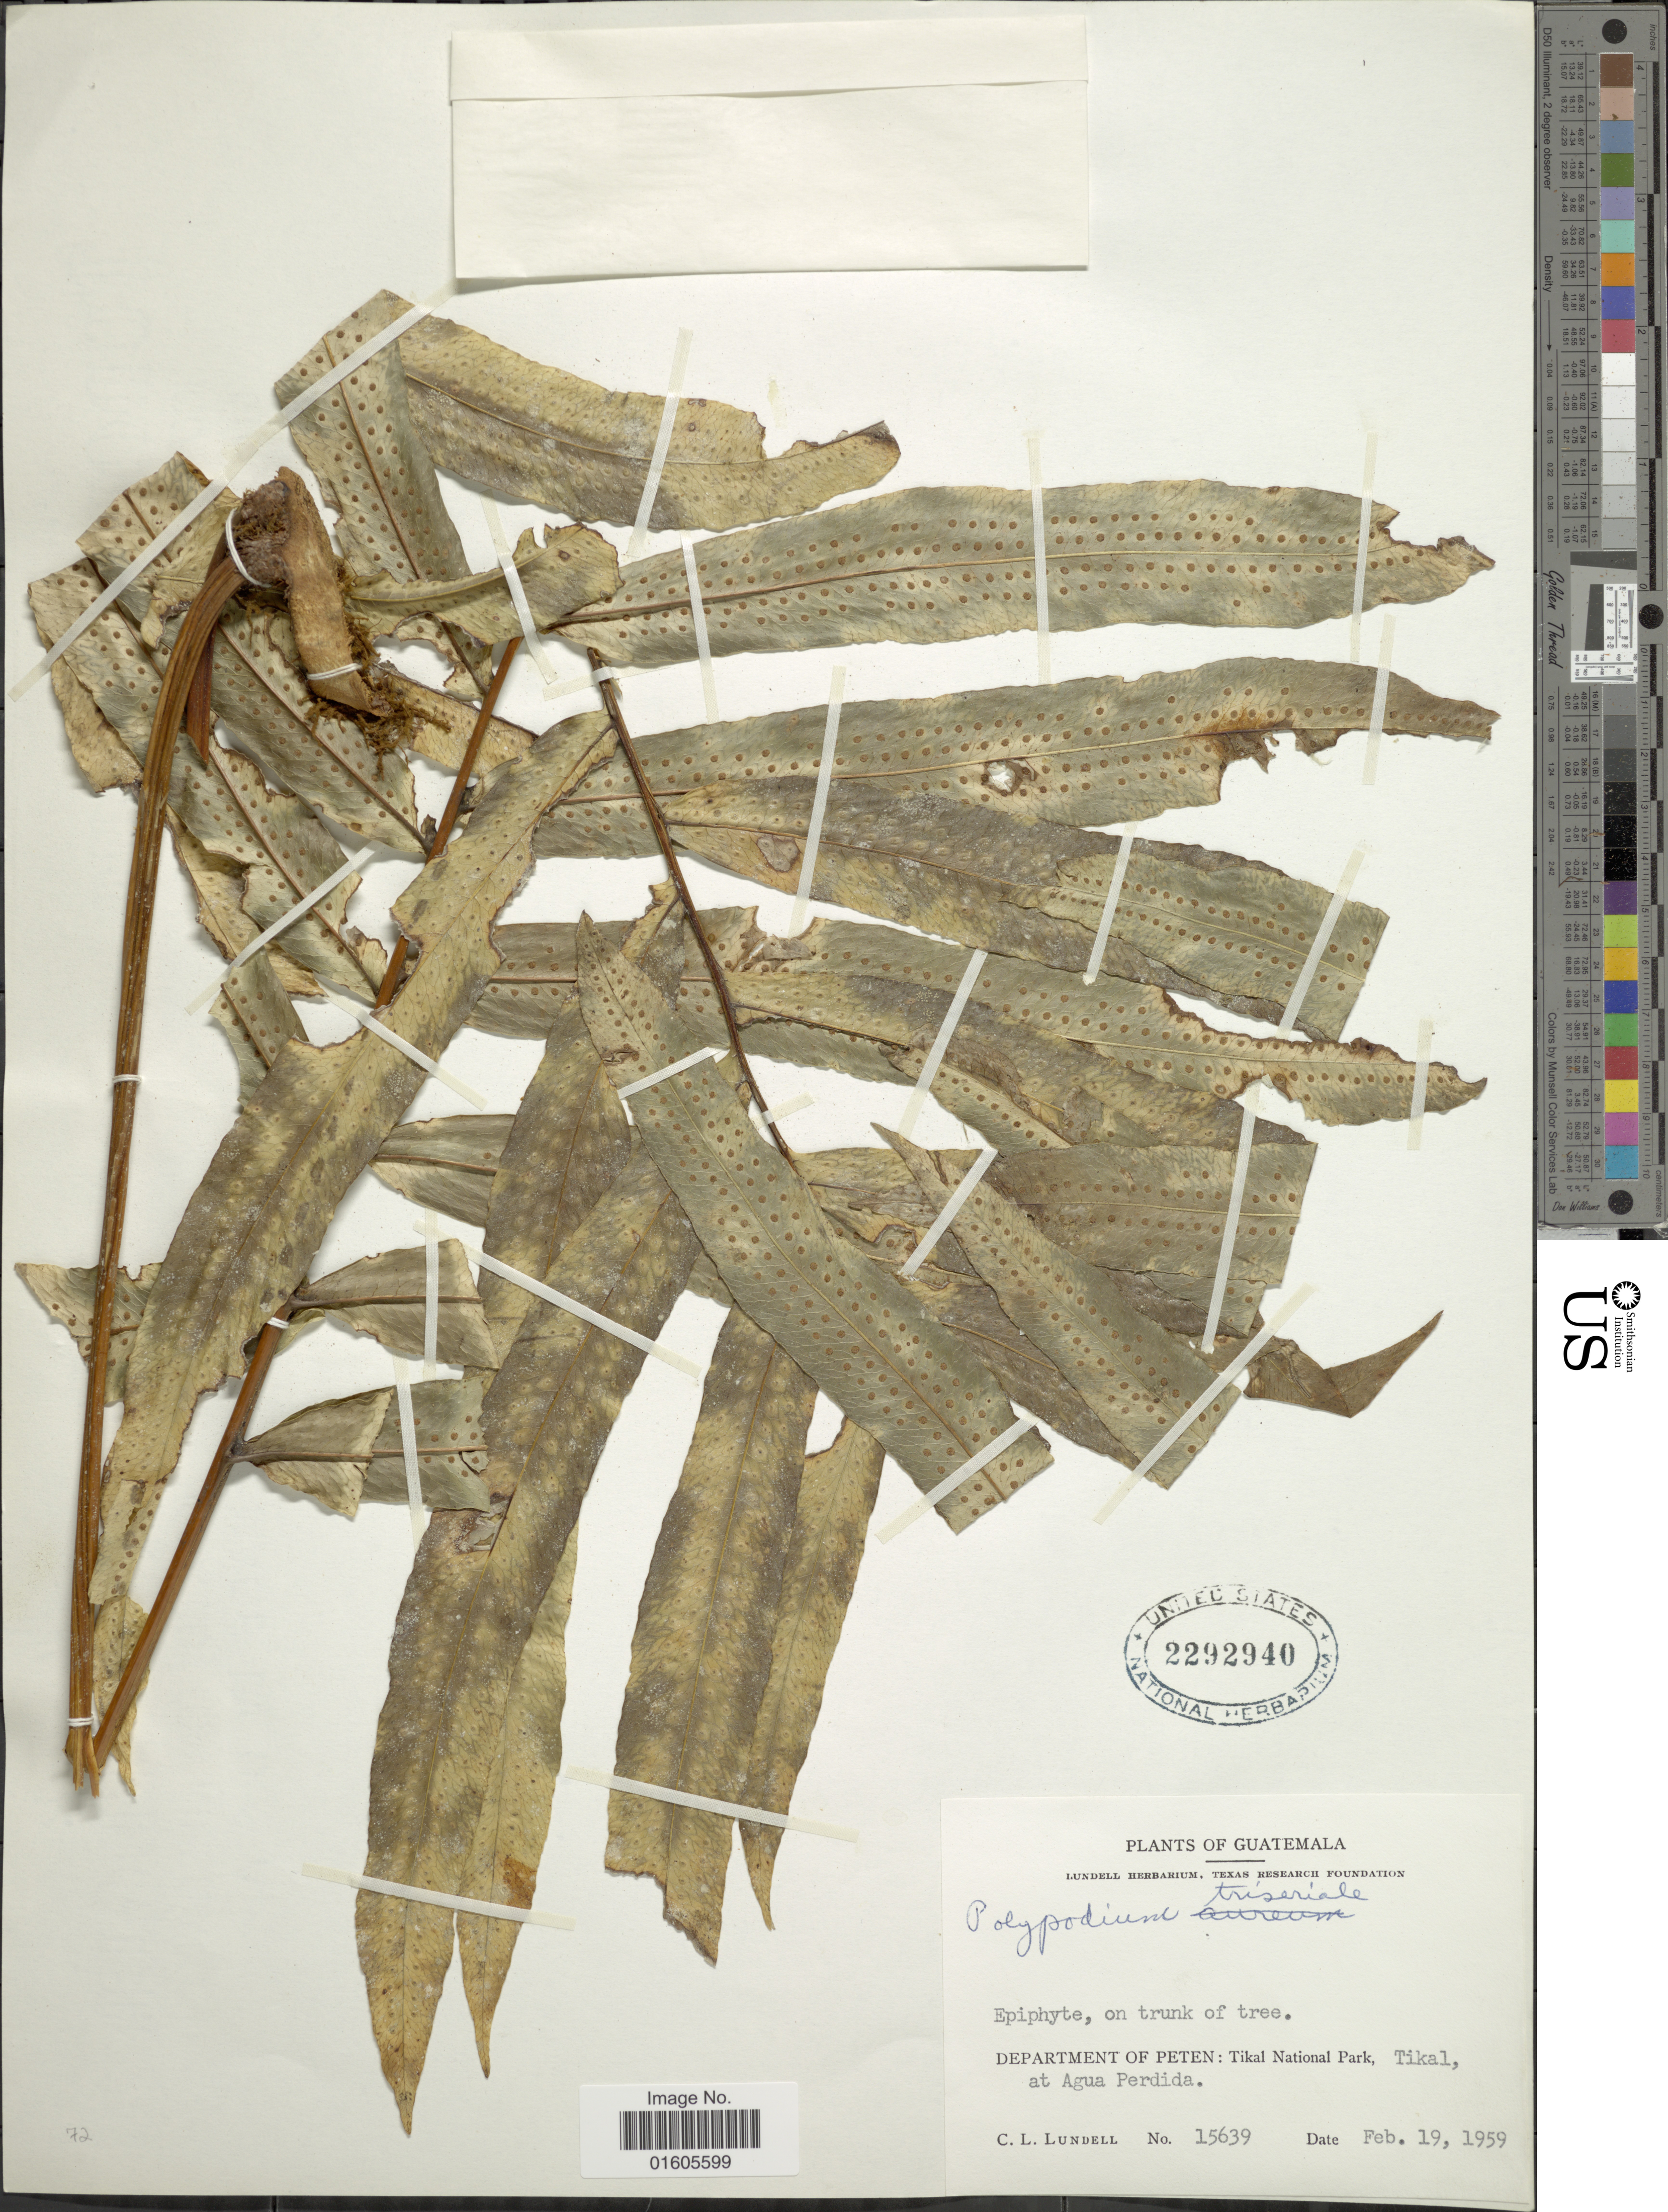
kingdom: Plantae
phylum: Tracheophyta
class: Polypodiopsida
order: Polypodiales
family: Polypodiaceae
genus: Serpocaulon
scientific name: Serpocaulon triseriale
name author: (Sw.) A.R. Sm.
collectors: C. L. Lundell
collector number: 15639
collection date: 1959-02-19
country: Guatemala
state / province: El Petén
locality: Department of Peten: Tikal National Park, Tikal, at Agua Perdida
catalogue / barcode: US 2292940